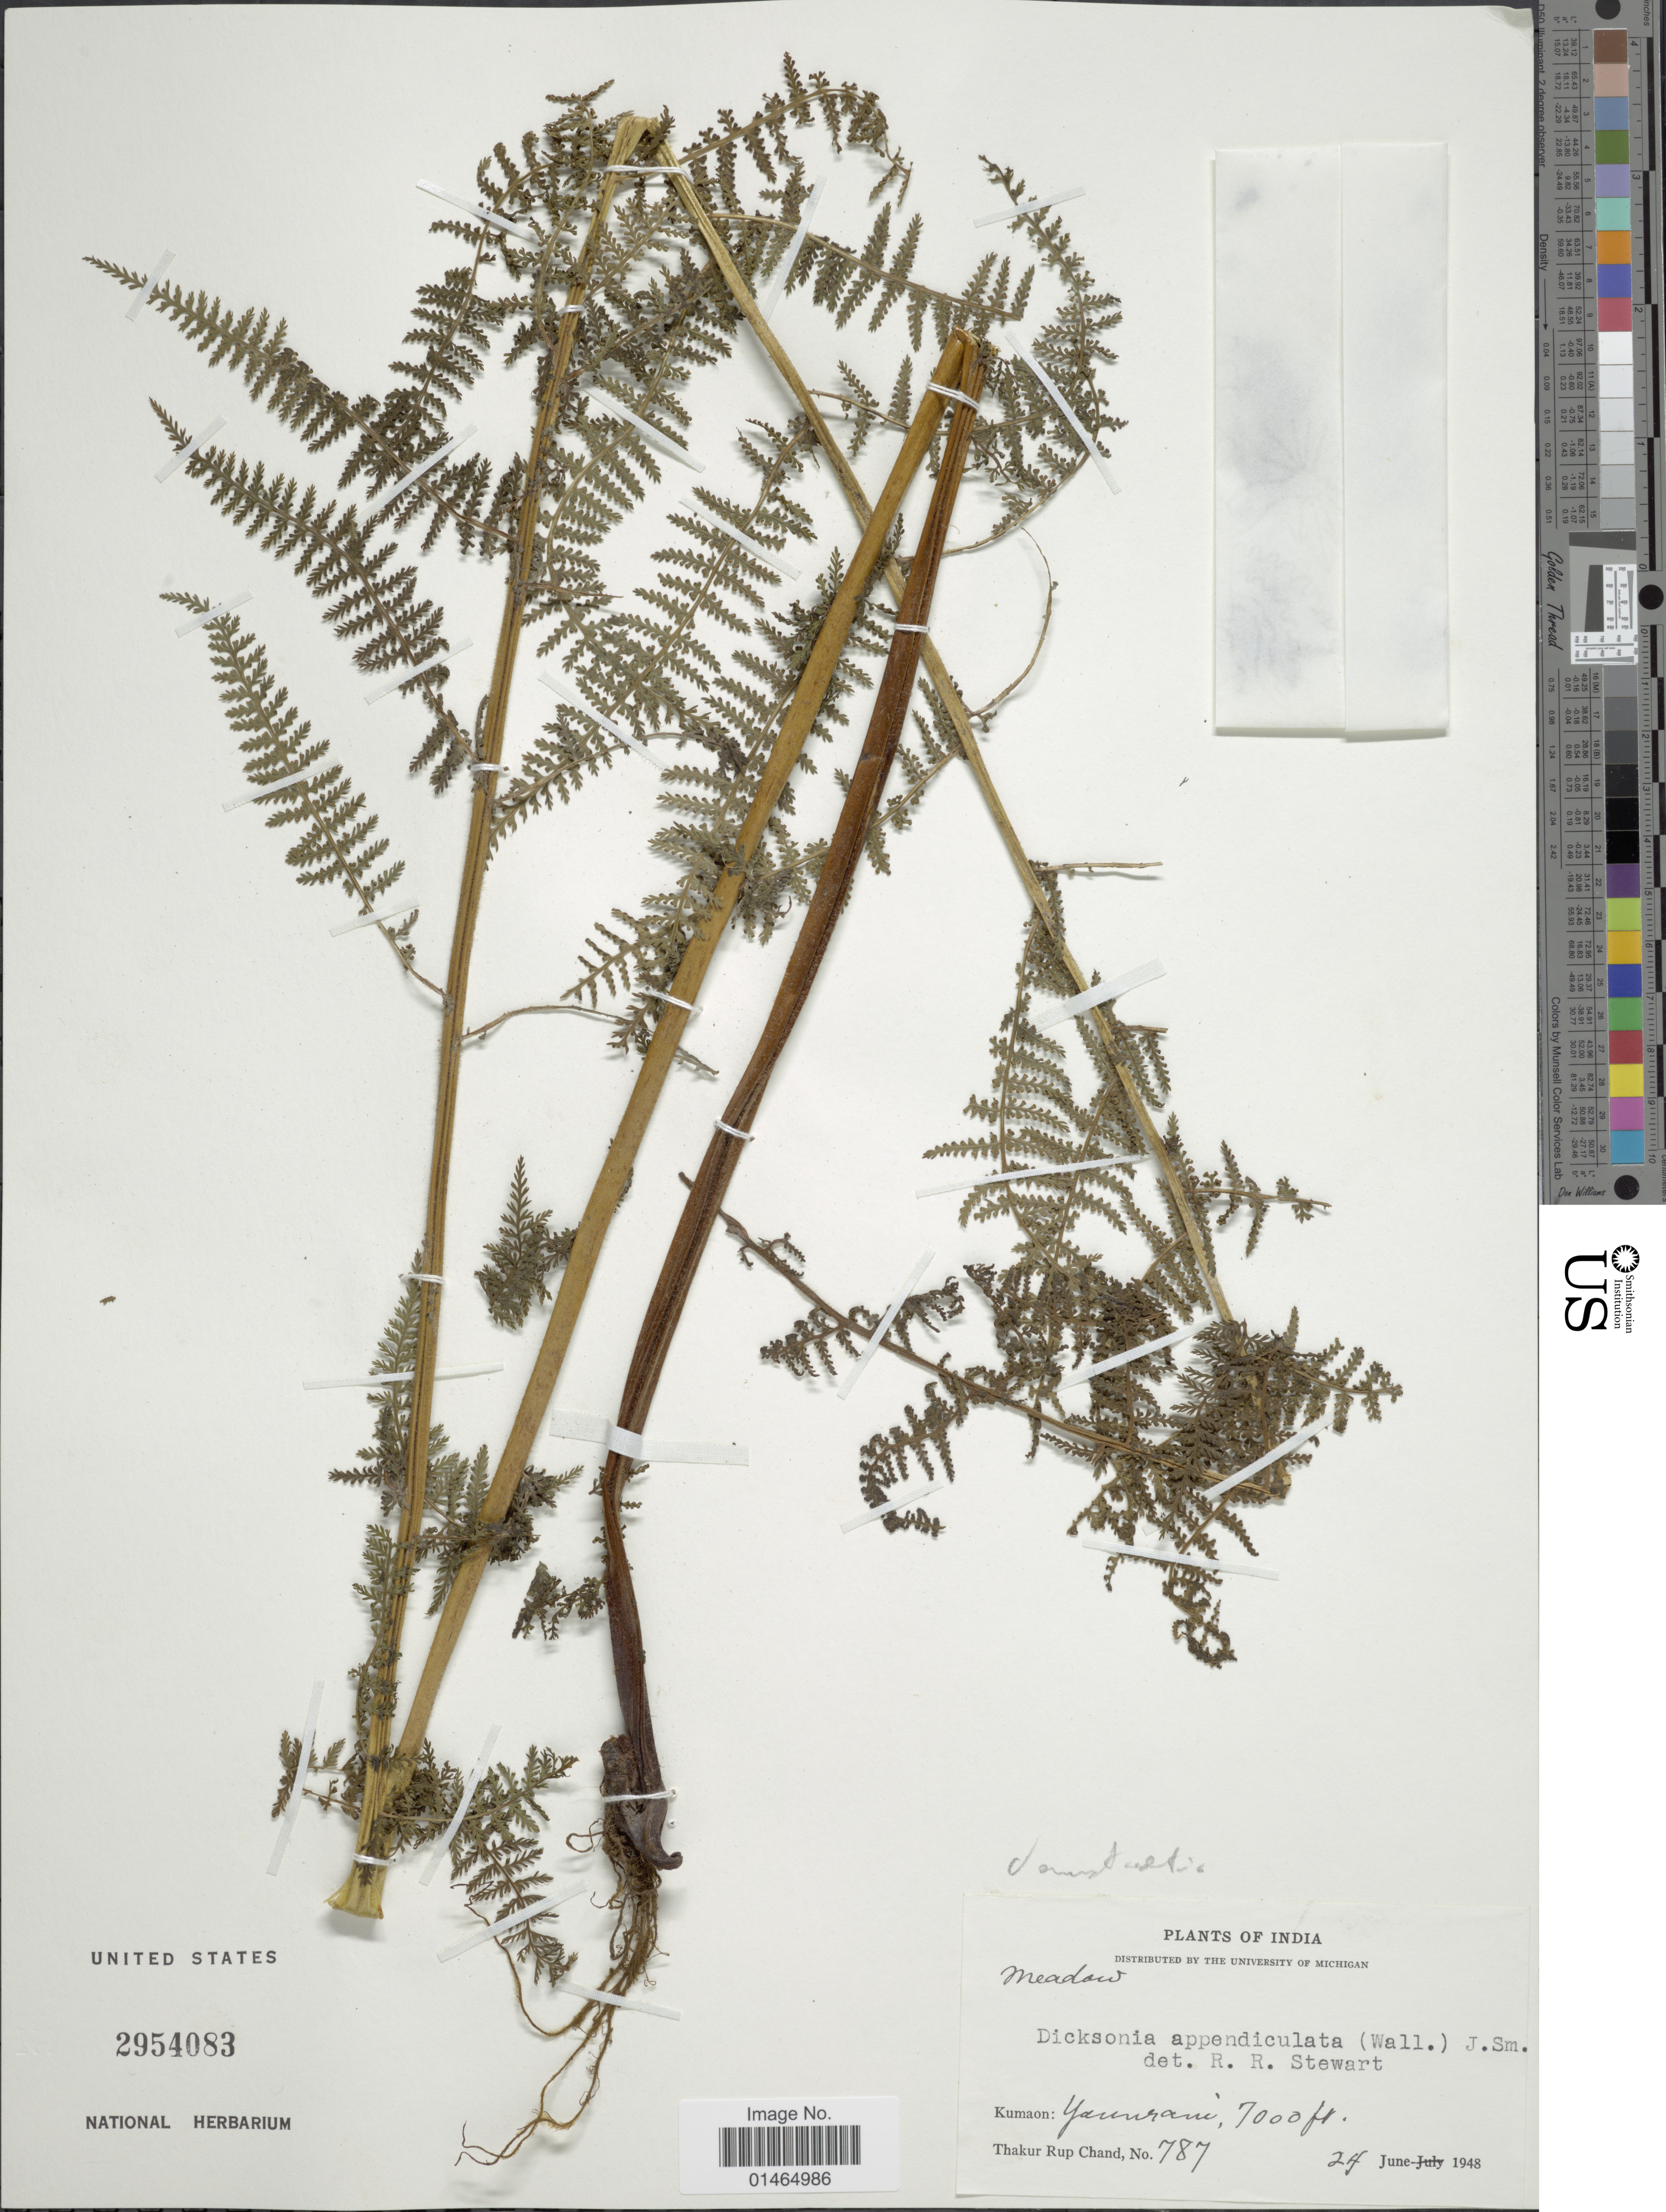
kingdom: Plantae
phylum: Tracheophyta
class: Polypodiopsida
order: Polypodiales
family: Dennstaedtiaceae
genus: Dennstaedtia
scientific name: Dennstaedtia appendiculata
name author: (Wall. ex Hook.) J. Sm.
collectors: T. R. Chand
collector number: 787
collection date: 1948-06-24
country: India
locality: Kumaon: Yaunrani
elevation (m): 2134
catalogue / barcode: US 2954083